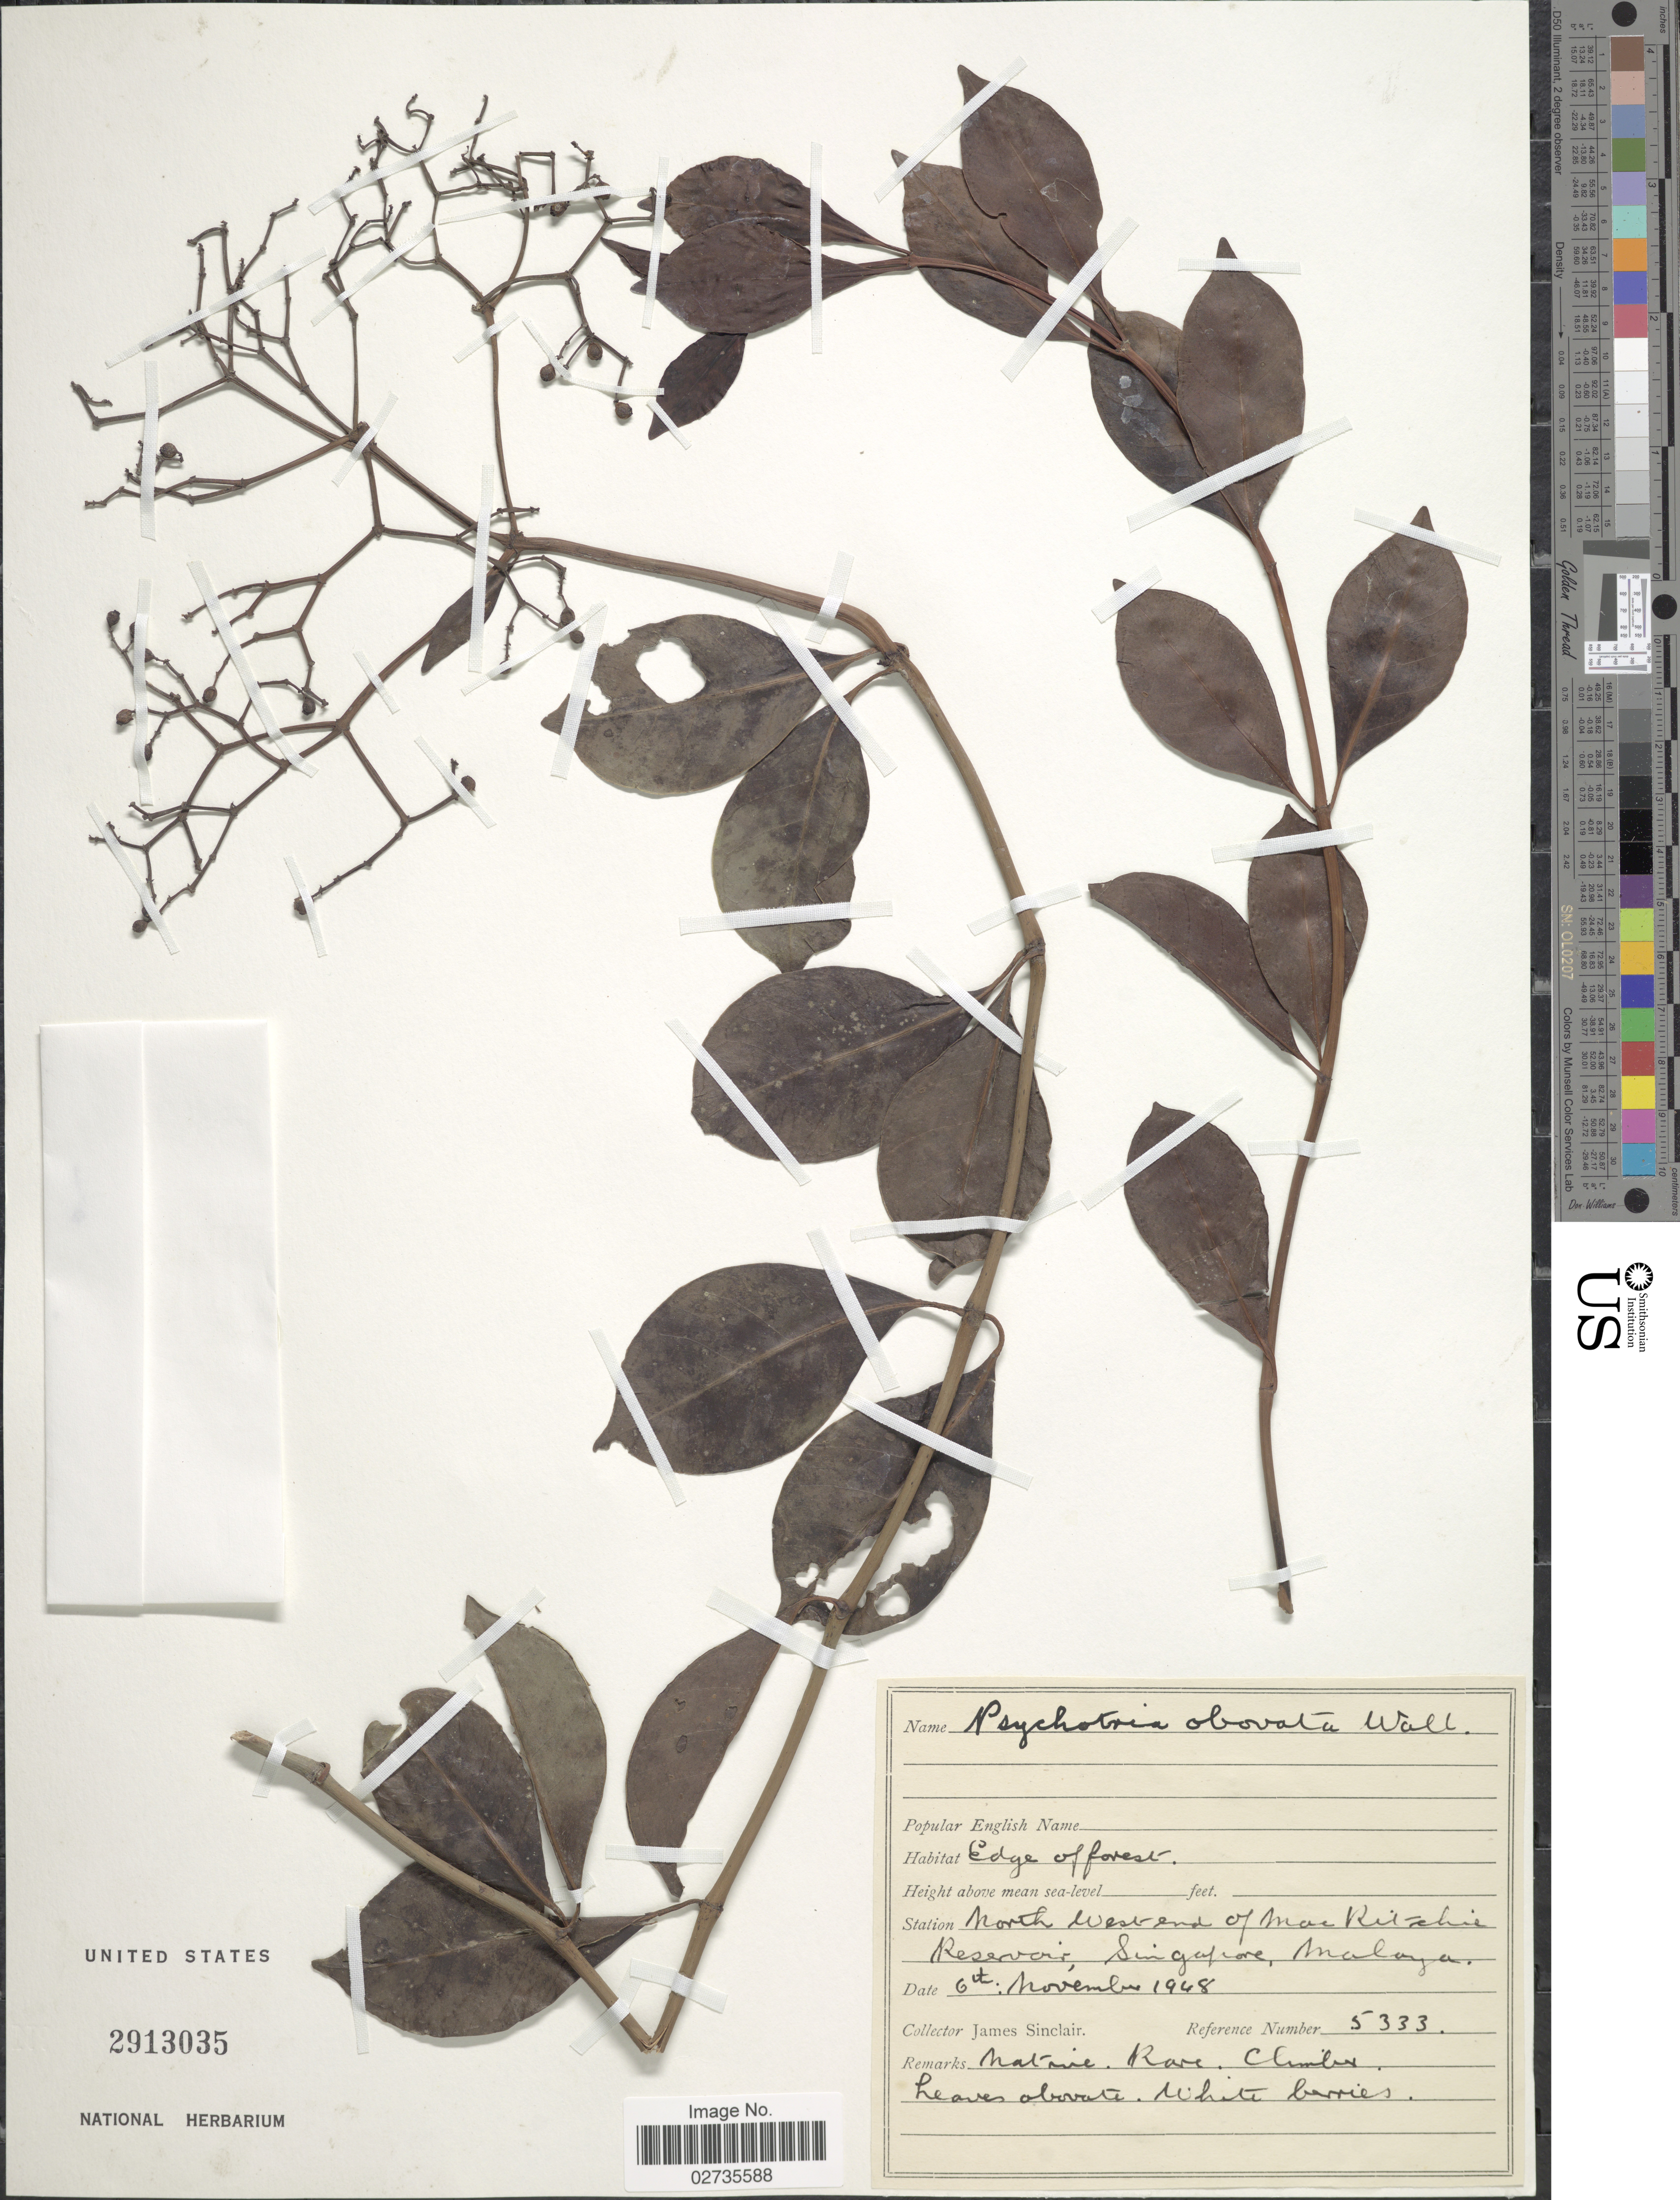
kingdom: Plantae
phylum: Tracheophyta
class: Magnoliopsida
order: Gentianales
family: Rubiaceae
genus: Psychotria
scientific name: Psychotria obovata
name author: Ruiz & Pav.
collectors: J. Sinclair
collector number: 5333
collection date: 1948-11-06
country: Singapore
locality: North West end of Mae Ritchie Reservoir, Malaya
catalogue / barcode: US 2913035